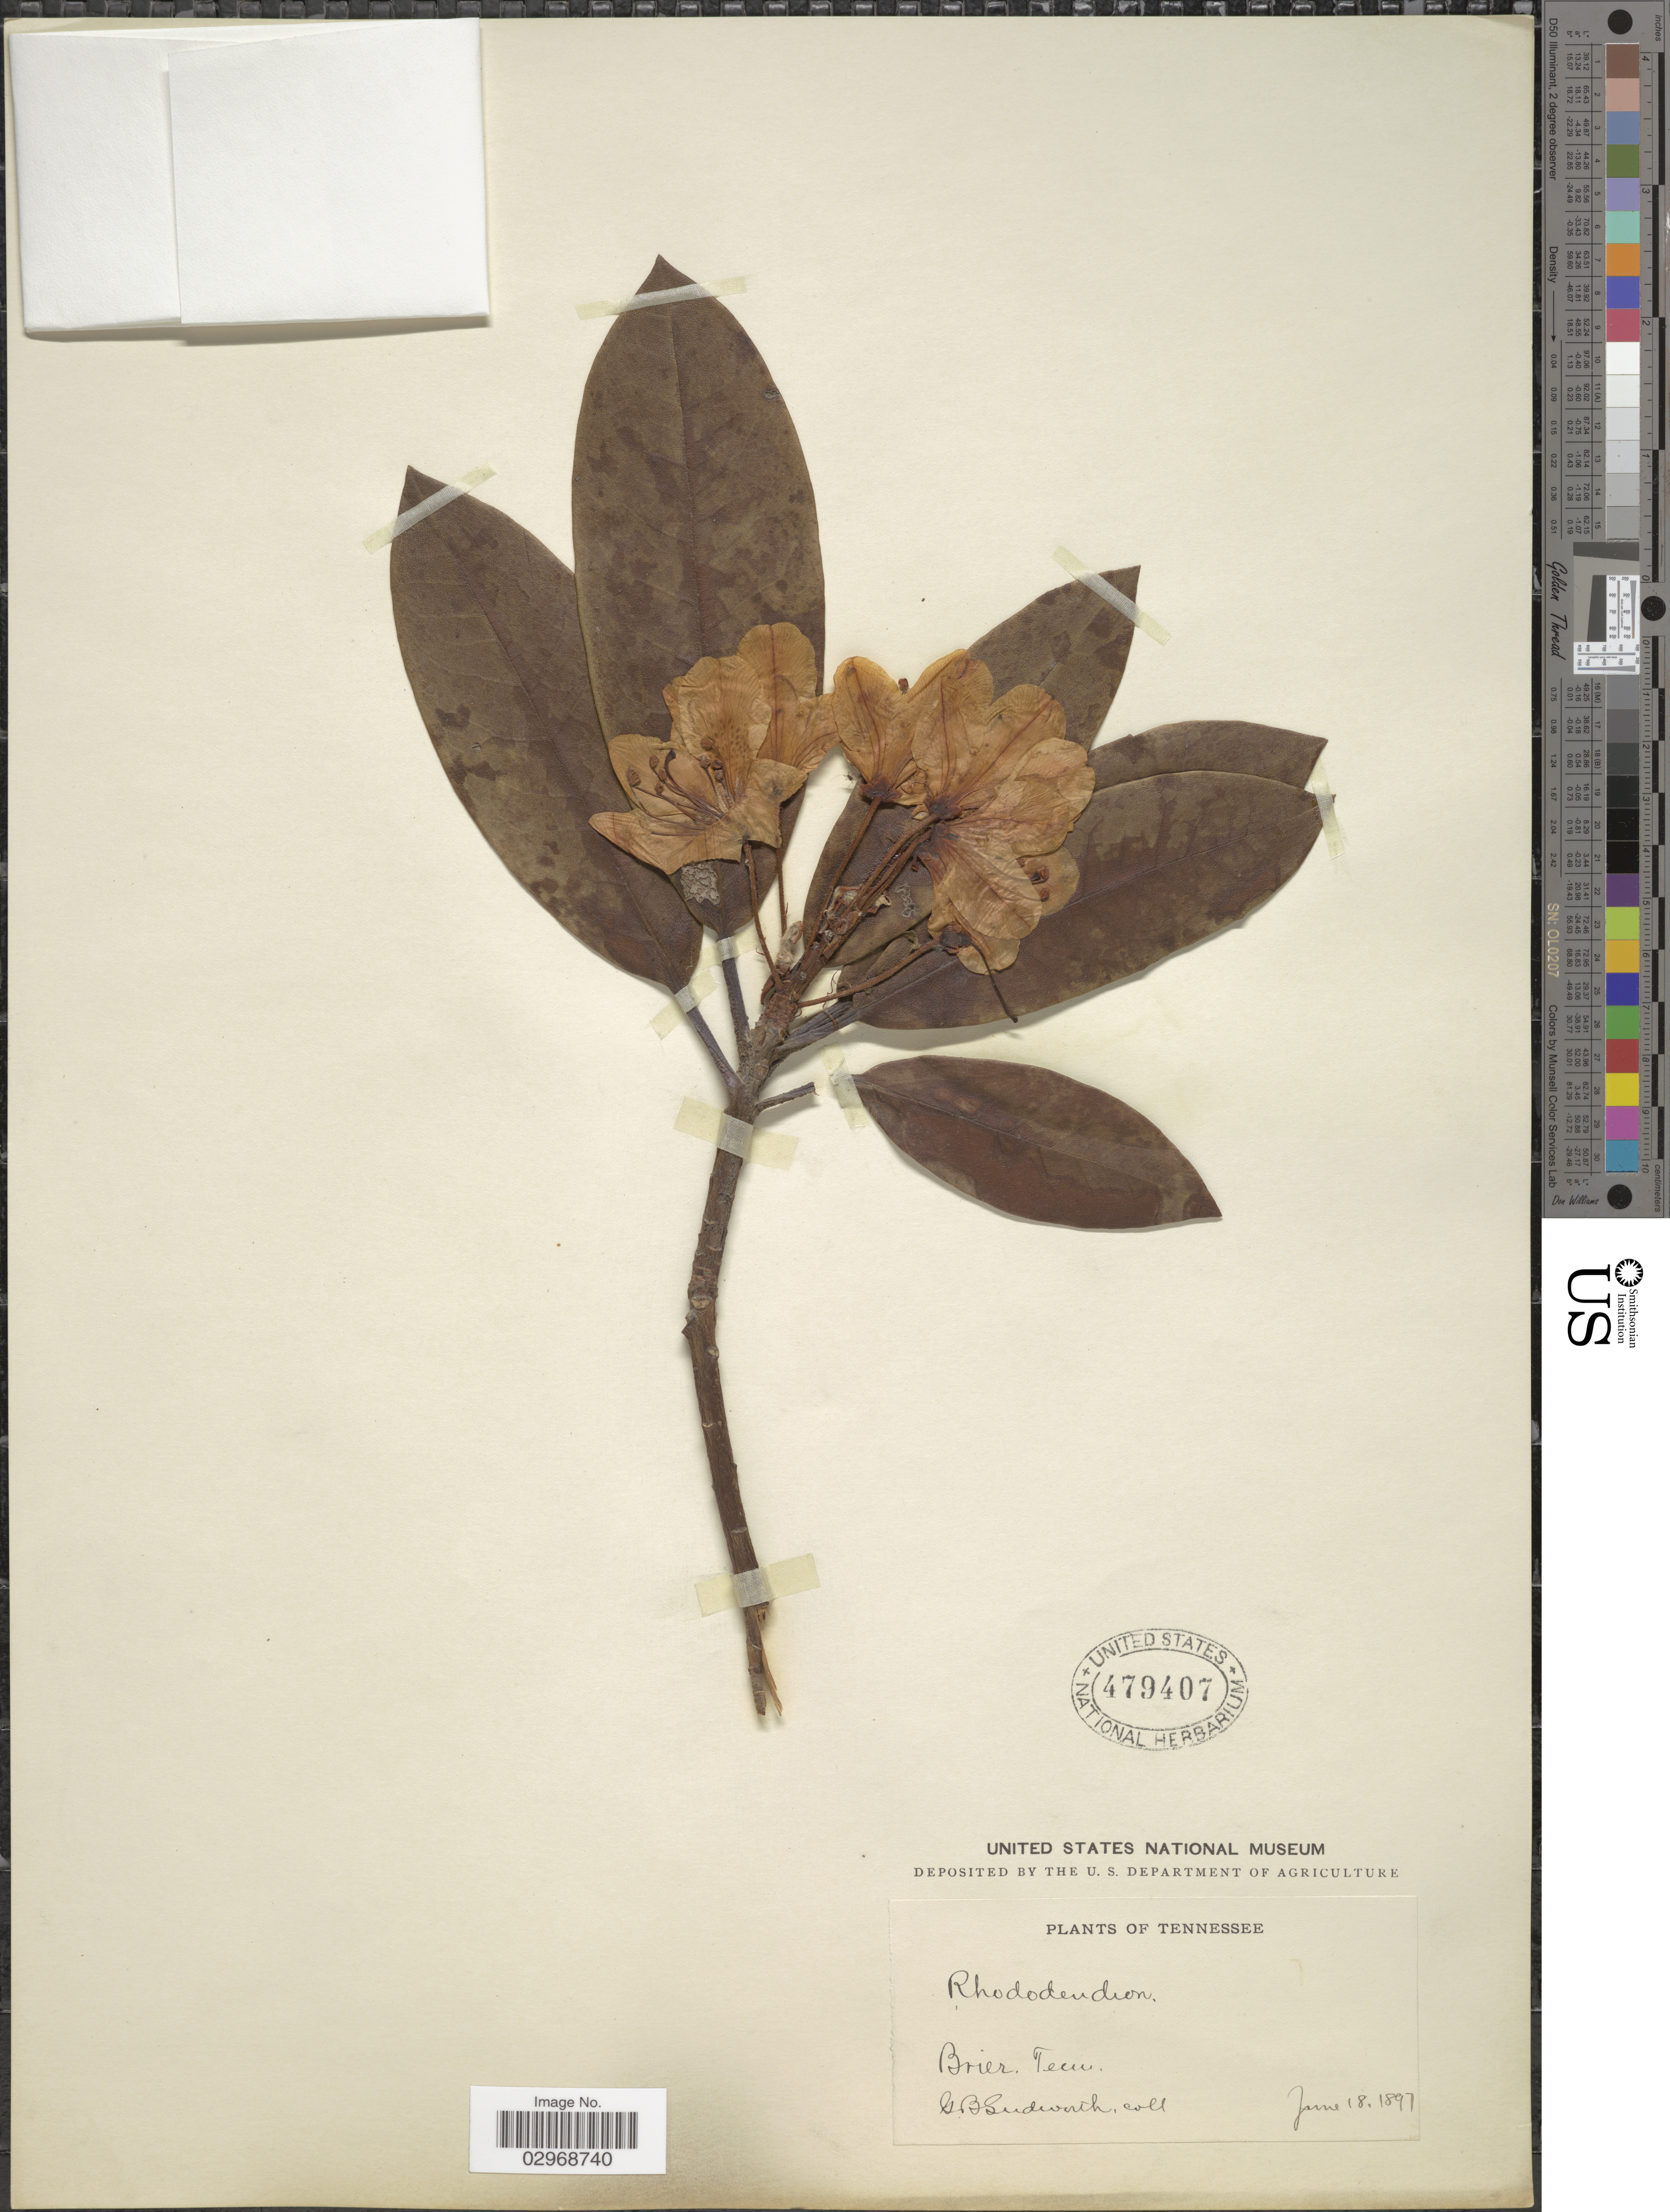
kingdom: Plantae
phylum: Tracheophyta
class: Magnoliopsida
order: Ericales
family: Ericaceae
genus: Rhododendron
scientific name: Rhododendron sp.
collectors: G. B. Sudworth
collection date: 1897-06-18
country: United States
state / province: Tennessee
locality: Brier, Tenn.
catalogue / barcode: US 479407